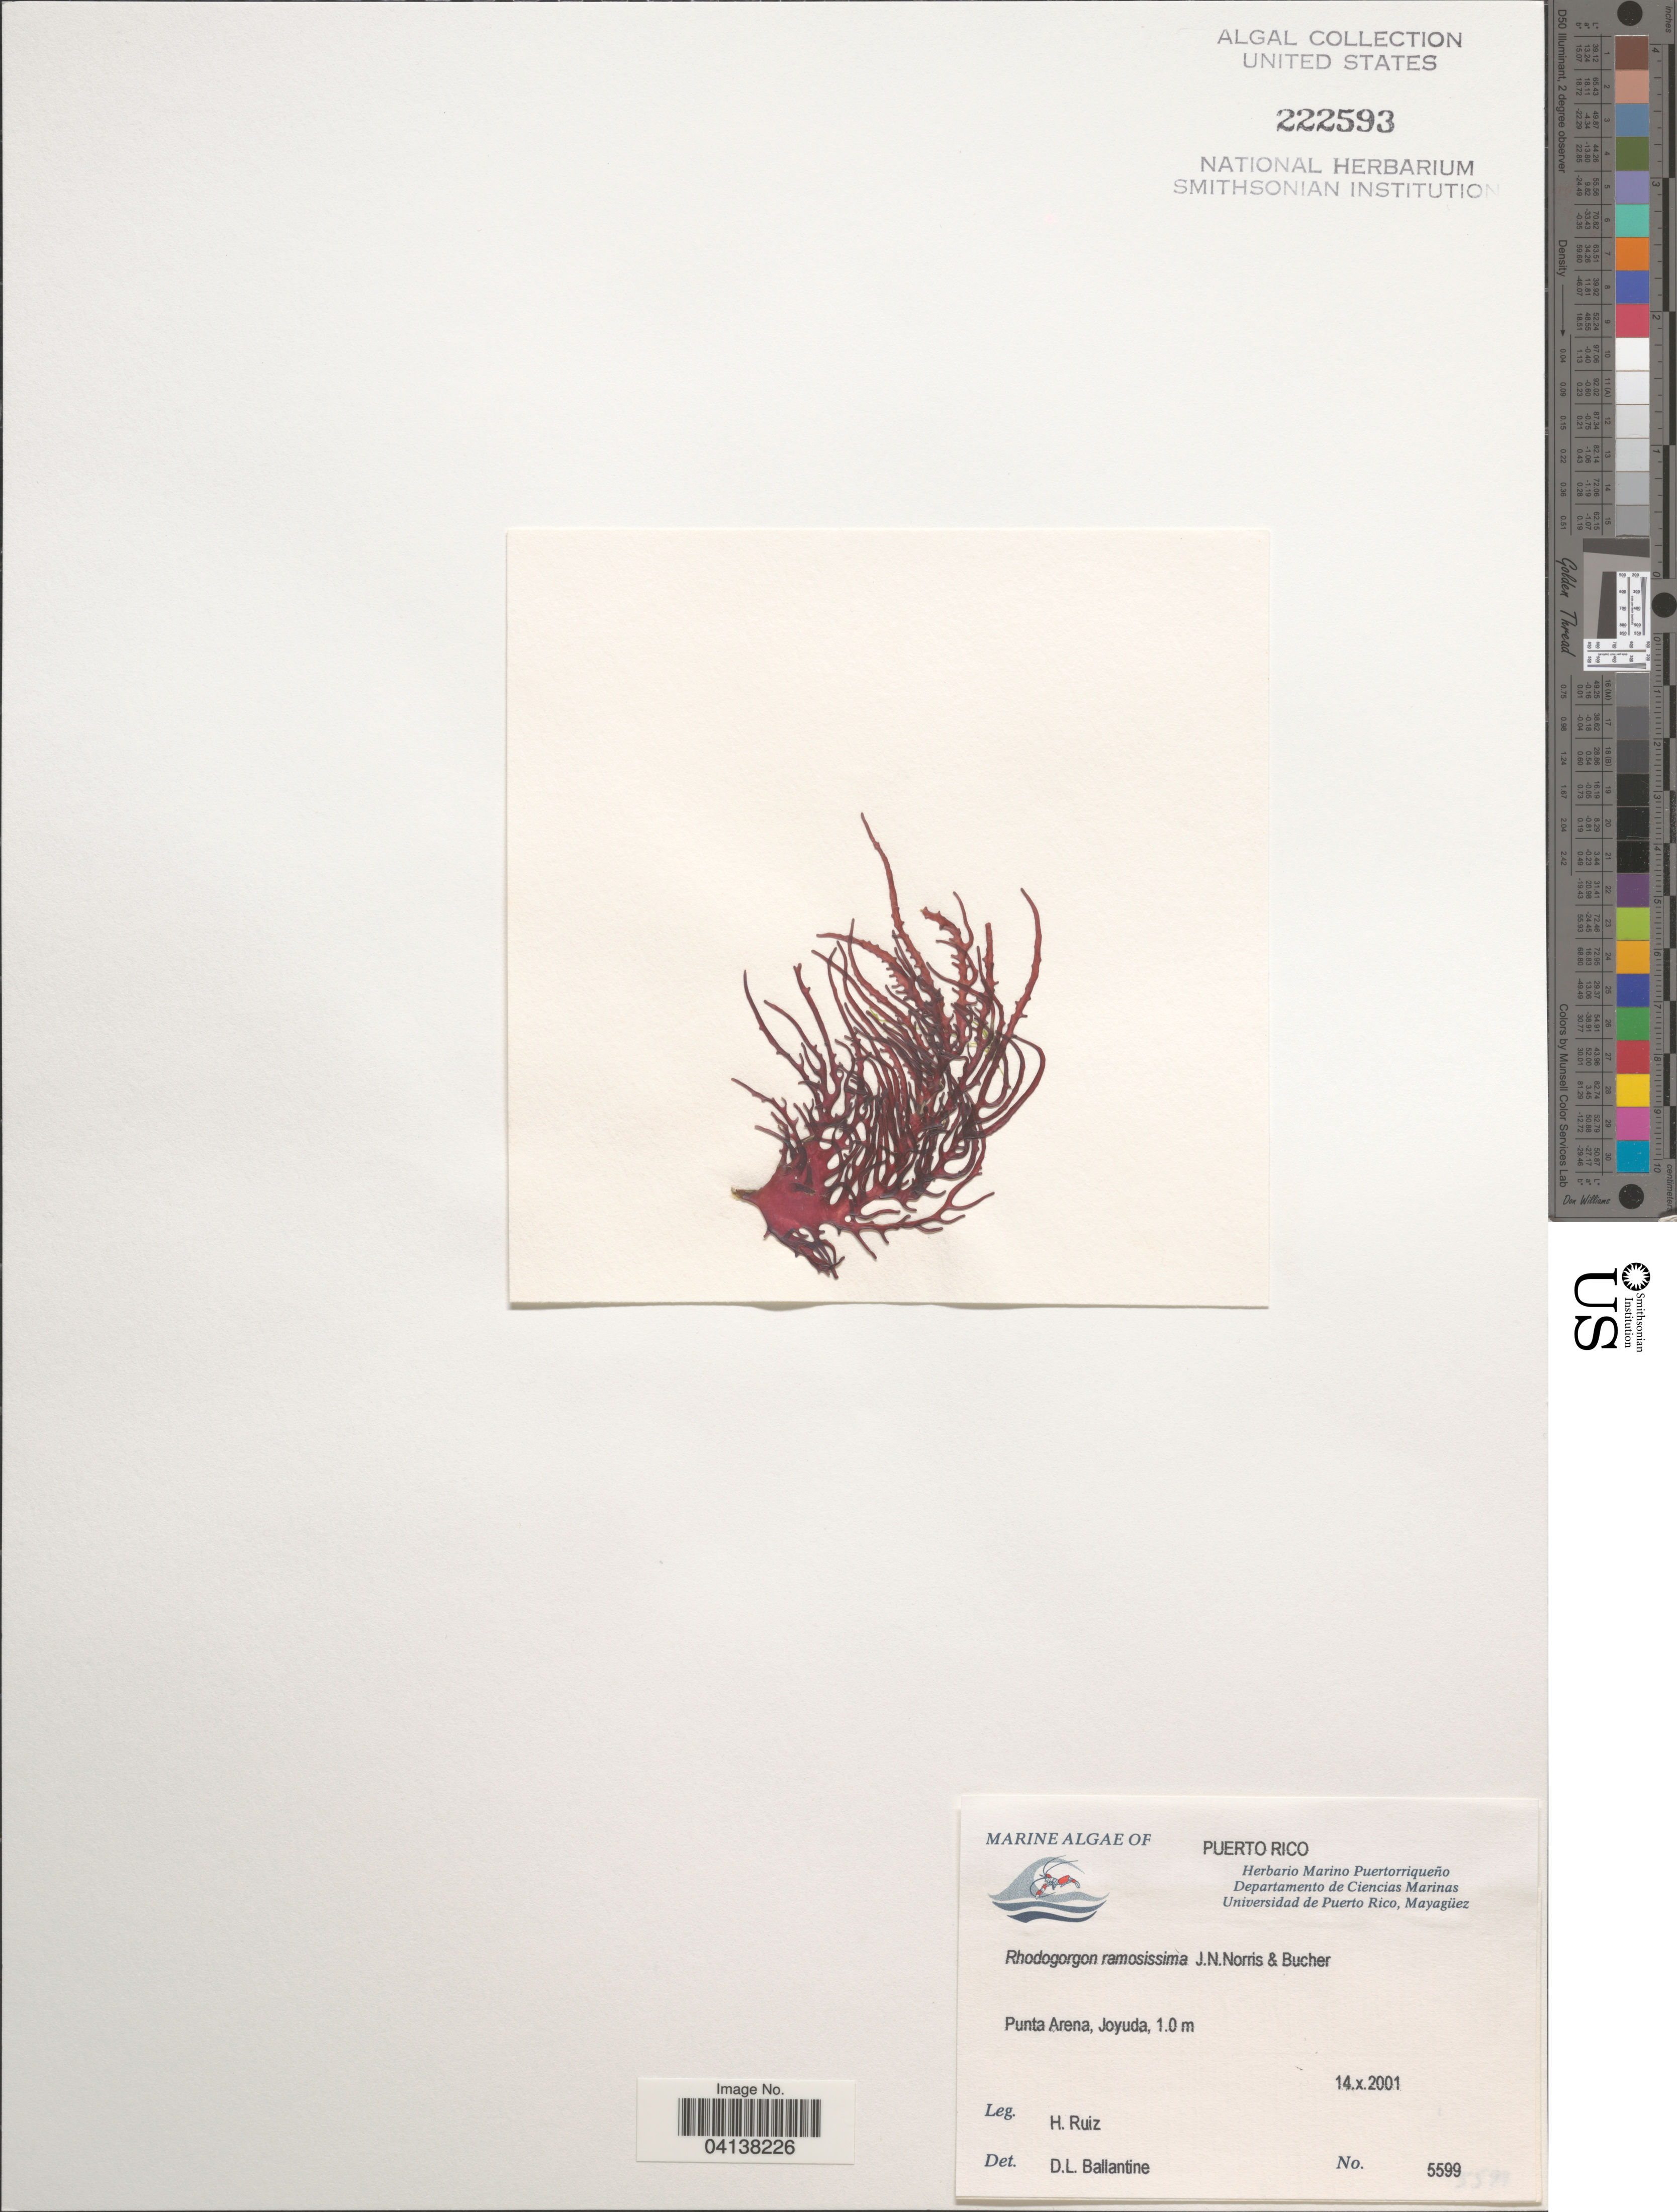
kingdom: Plantae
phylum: Rhodophyta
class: Florideophyceae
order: Rhodogorgonales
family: Rhodogorgonaceae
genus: Rhodogorgon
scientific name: Rhodogorgon ramosissima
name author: J.N. Norris & K.E. Bucher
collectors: H. Ruiz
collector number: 5599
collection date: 2001-10-14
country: Puerto Rico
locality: Punta Arena, Joyuda.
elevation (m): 1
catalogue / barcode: US 222593